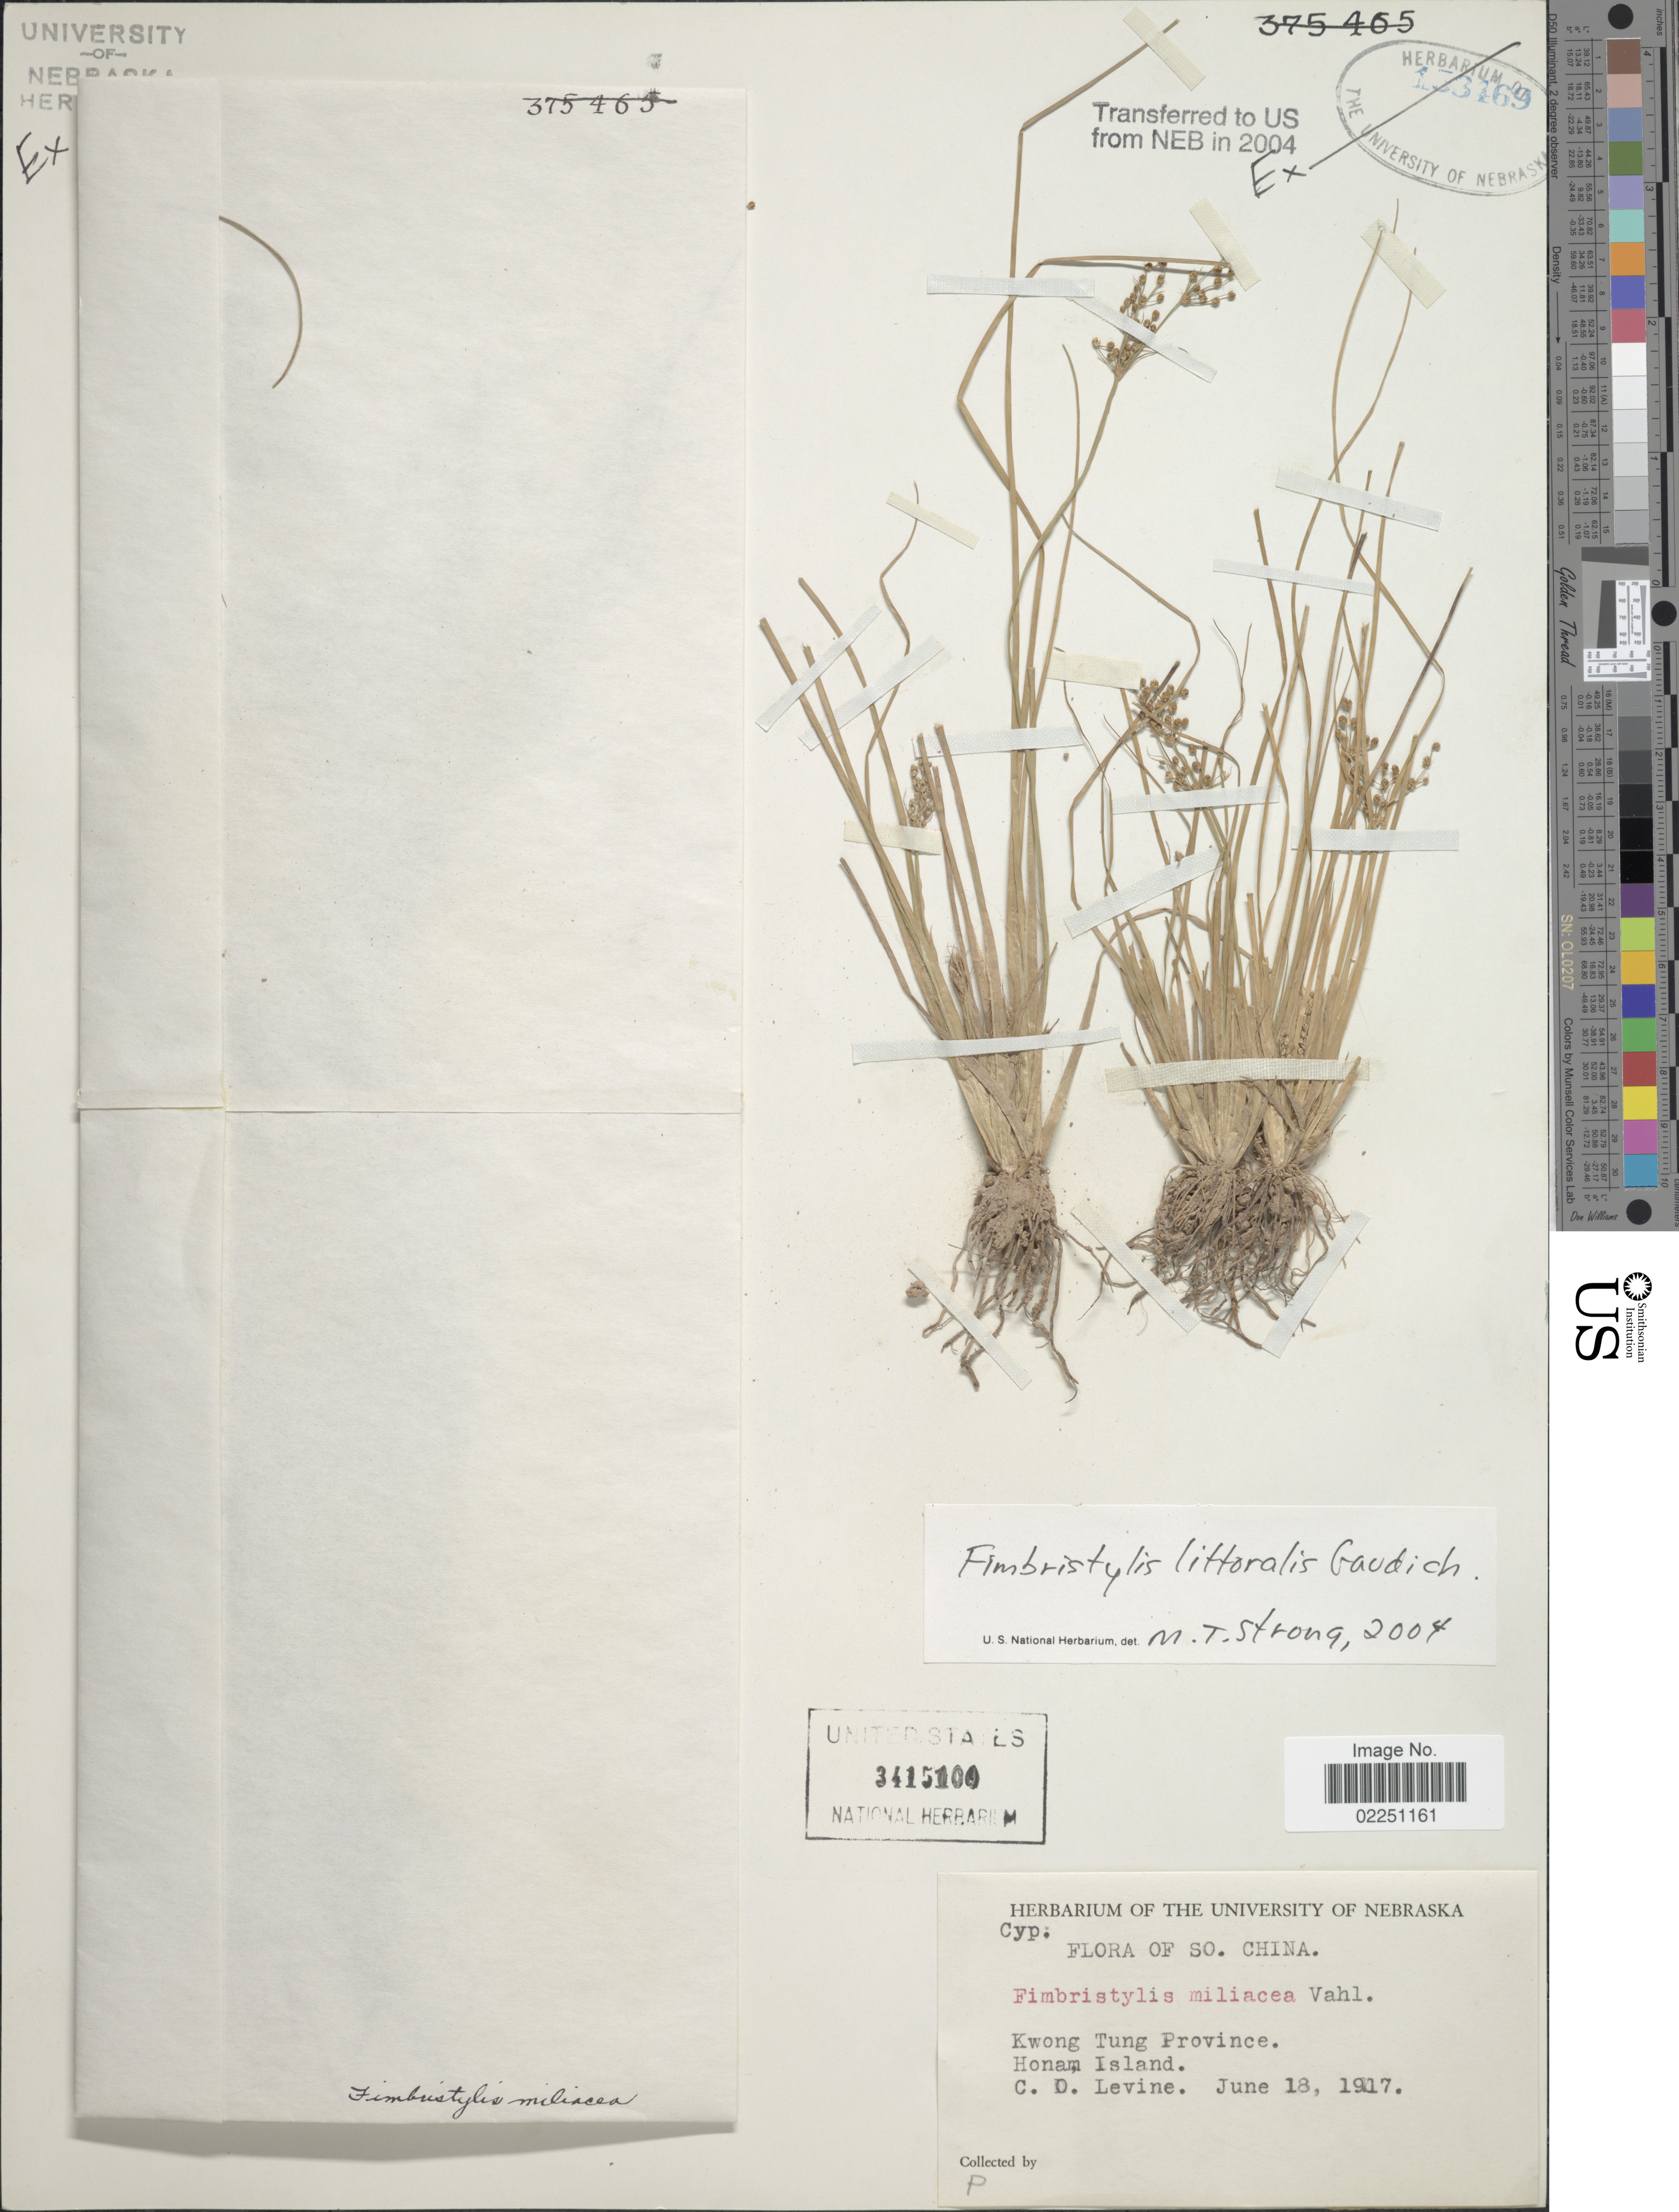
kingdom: Plantae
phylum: Tracheophyta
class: Liliopsida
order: Poales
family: Cyperaceae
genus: Fimbristylis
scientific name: Fimbristylis littoralis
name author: Gaudich.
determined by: Strong, M. T., (US), Smithsonian Institution - National Museum of Natural History (UNITED STATES)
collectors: C. O. Levine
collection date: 1917-06-18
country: China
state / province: Guangdong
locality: SO. China. Kwong Tung Province. Honam Island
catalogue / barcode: US 3415100